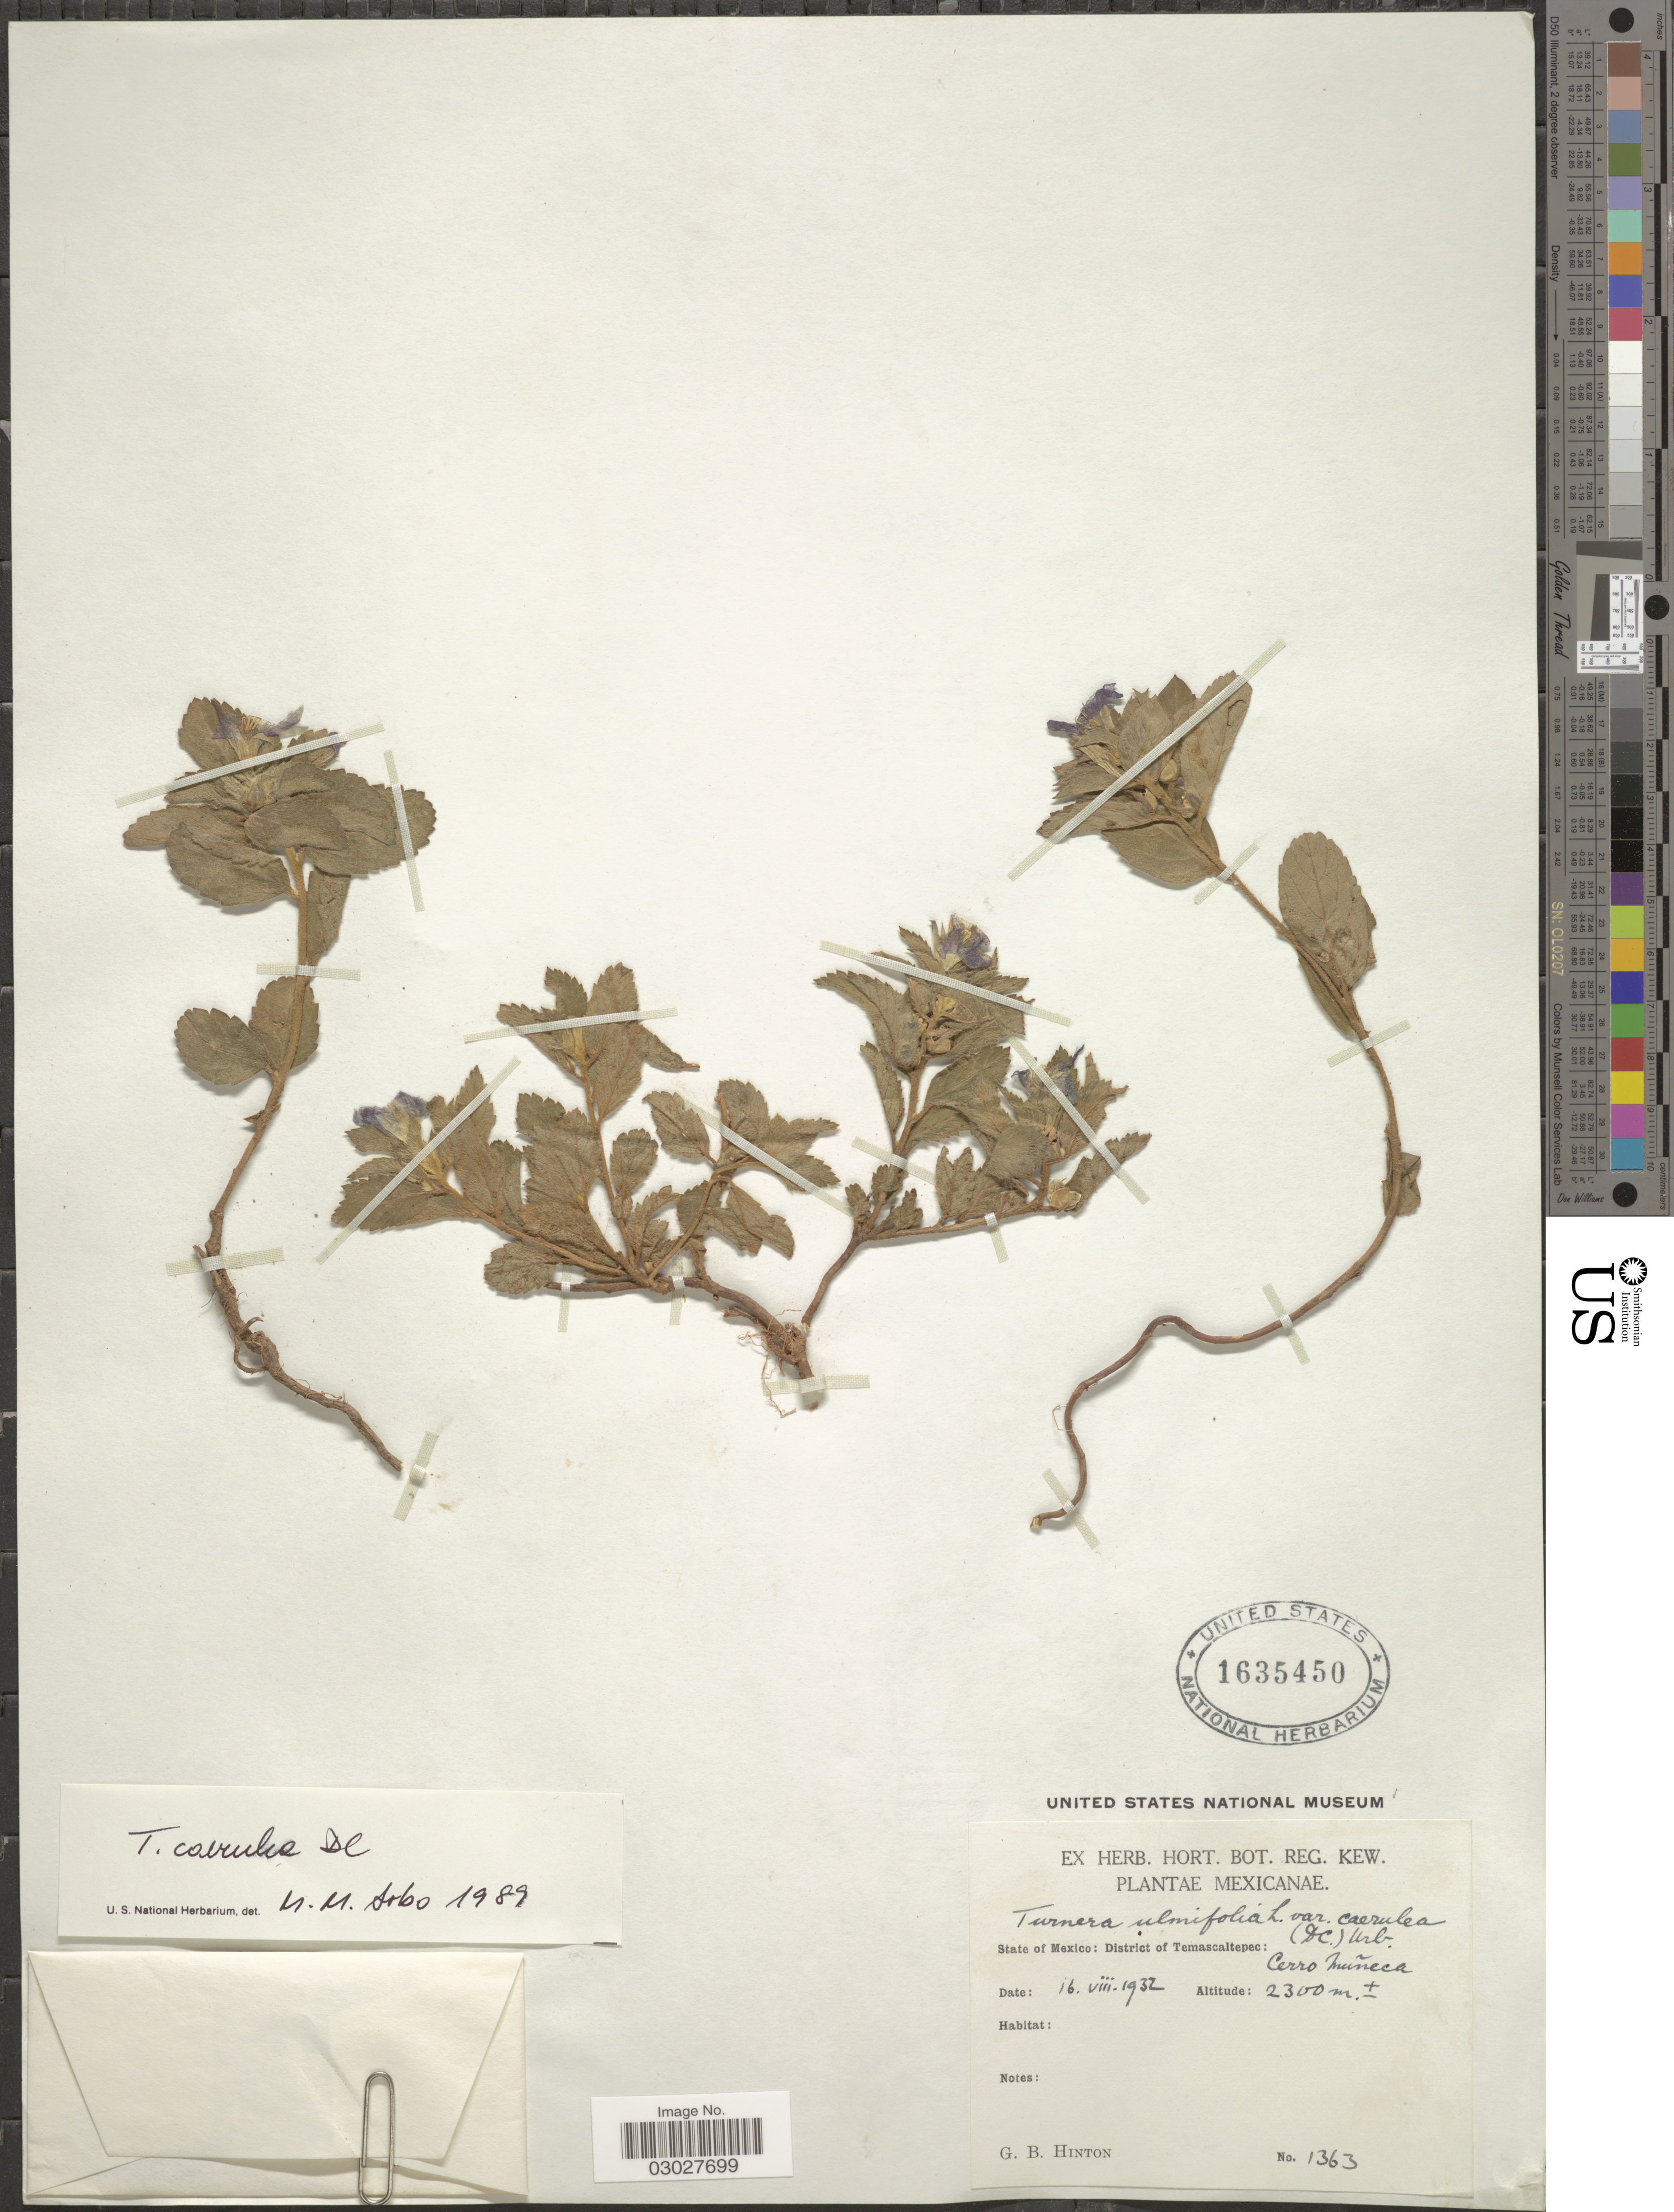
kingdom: Plantae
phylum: Tracheophyta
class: Magnoliopsida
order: Malpighiales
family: Turneraceae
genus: Turnera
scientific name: Turnera caerulea var. caerulea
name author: Moc. & Sessé ex DC.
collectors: G. B. Hinton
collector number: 1363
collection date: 1932-08-16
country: Mexico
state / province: México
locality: District of Temascaltepec: Cerro Muñeca.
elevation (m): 2300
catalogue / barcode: US 1635450